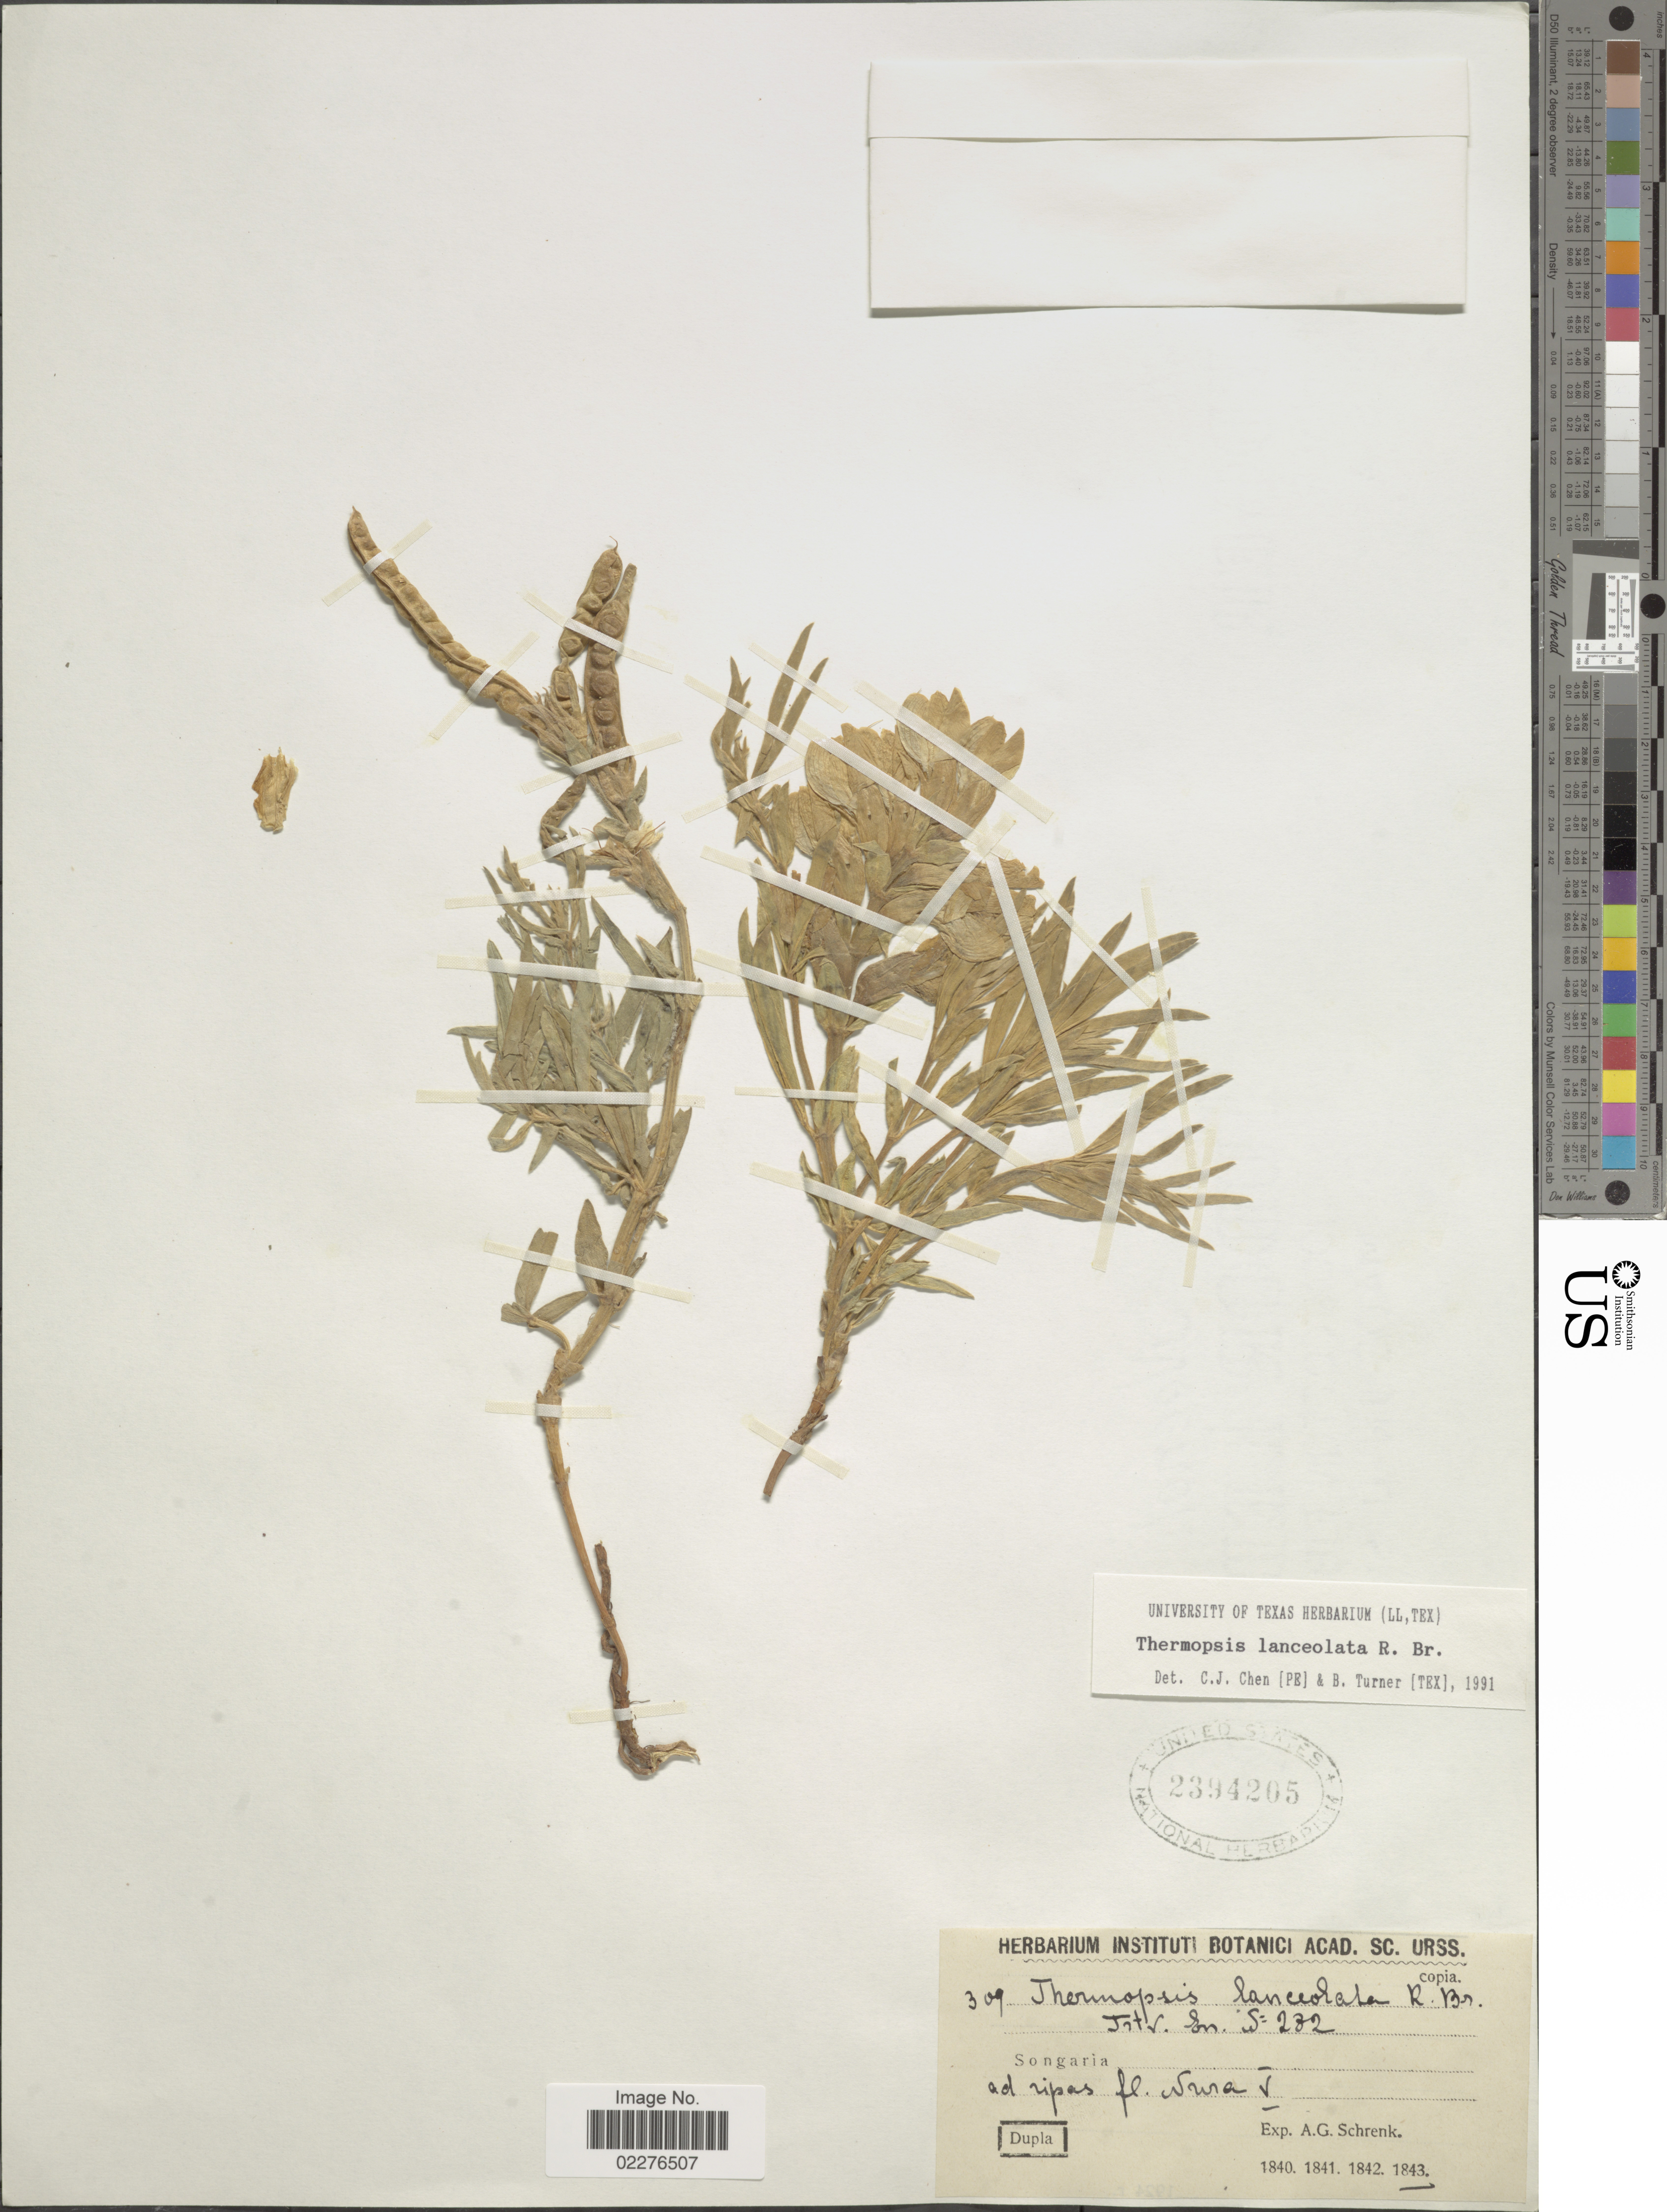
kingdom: Plantae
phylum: Tracheophyta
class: Magnoliopsida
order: Fabales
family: Fabaceae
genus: Thermopsis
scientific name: Thermopsis lanceolata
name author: R. Br.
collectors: A. G. von Schrenk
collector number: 309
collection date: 1843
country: China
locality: Songaria ad ripas fl Urura V [interpreted]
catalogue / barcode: US 239405